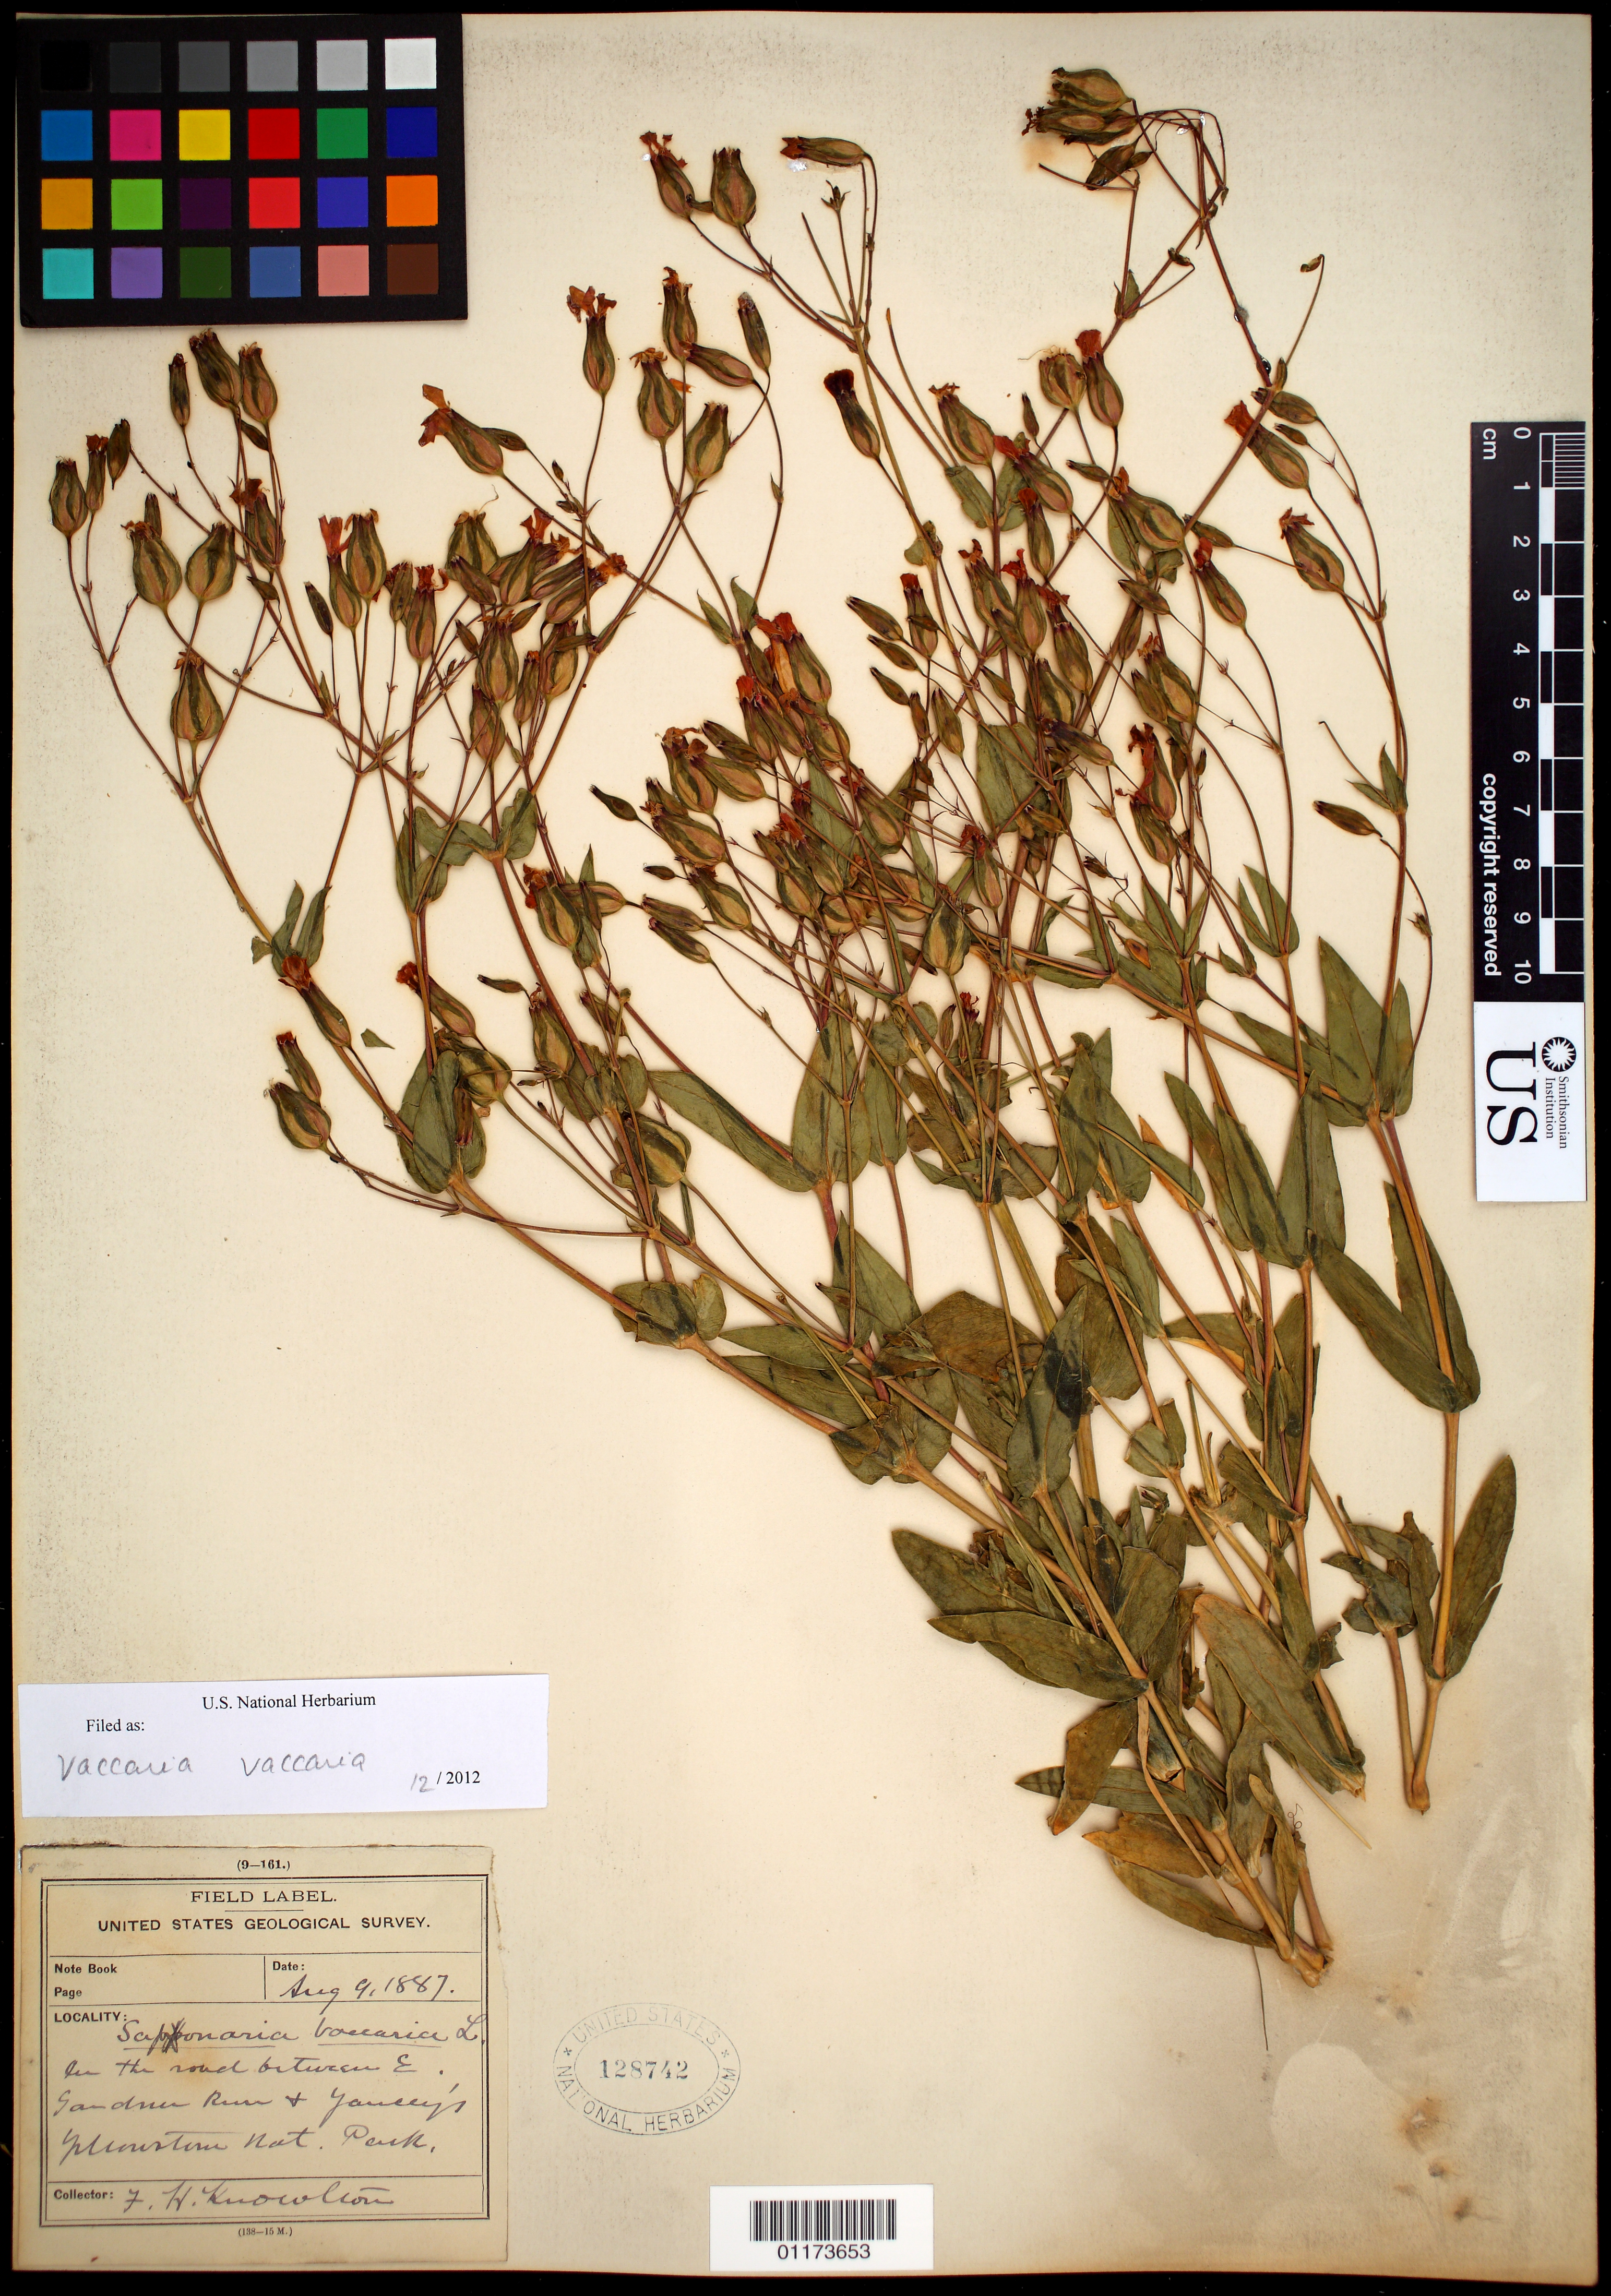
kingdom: Plantae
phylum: Tracheophyta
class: Magnoliopsida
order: Caryophyllales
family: Caryophyllaceae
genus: Gypsophila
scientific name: Gypsophila vaccaria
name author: (L.) Sm.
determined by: Strong, M. T., (US), Smithsonian Institution - National Museum of Natural History (UNITED STATES)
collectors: F. H. Knowlton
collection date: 1887-08-09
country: United States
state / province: Montana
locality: Yellowstone National Park.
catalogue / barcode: US 128742